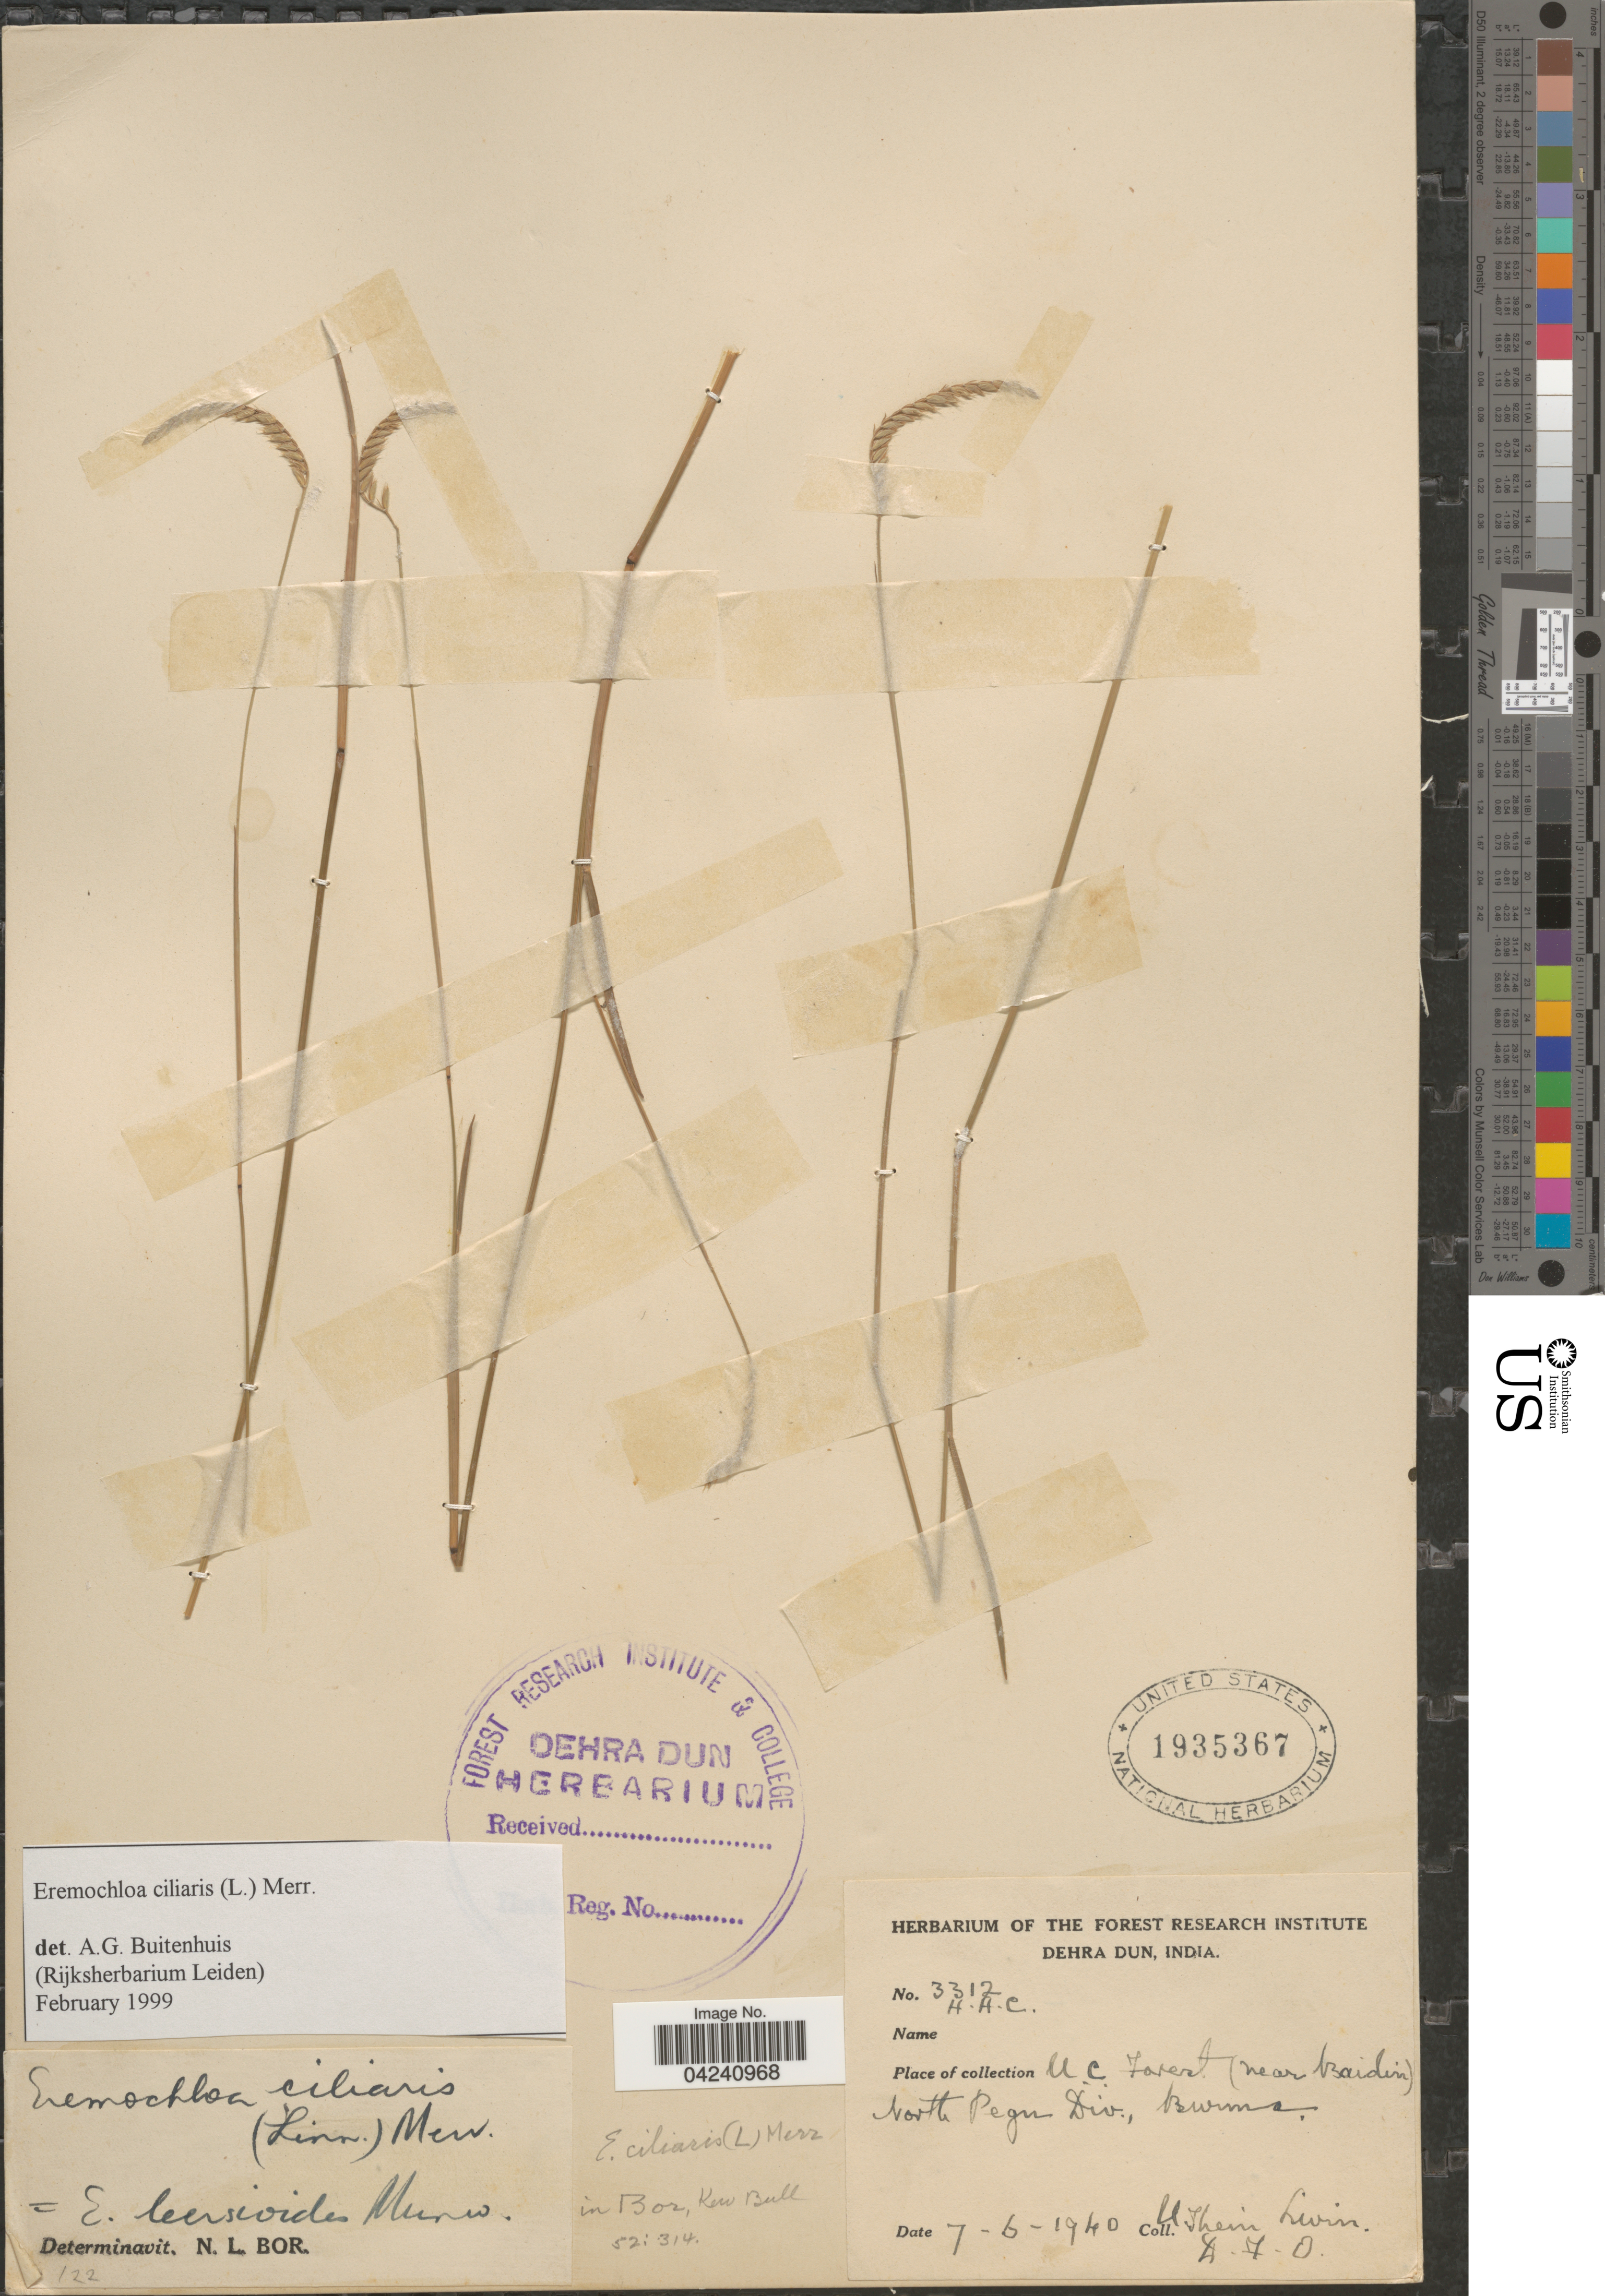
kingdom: Plantae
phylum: Tracheophyta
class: Liliopsida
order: Poales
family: Poaceae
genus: Eremochloa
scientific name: Eremochloa ciliaris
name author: (L.) Merr.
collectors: U. Levin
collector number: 3312H.A.C.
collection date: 1940-06-07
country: Myanmar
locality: U. C. Forest (near Baidin). North Pegu Div., Burma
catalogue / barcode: US 1935367